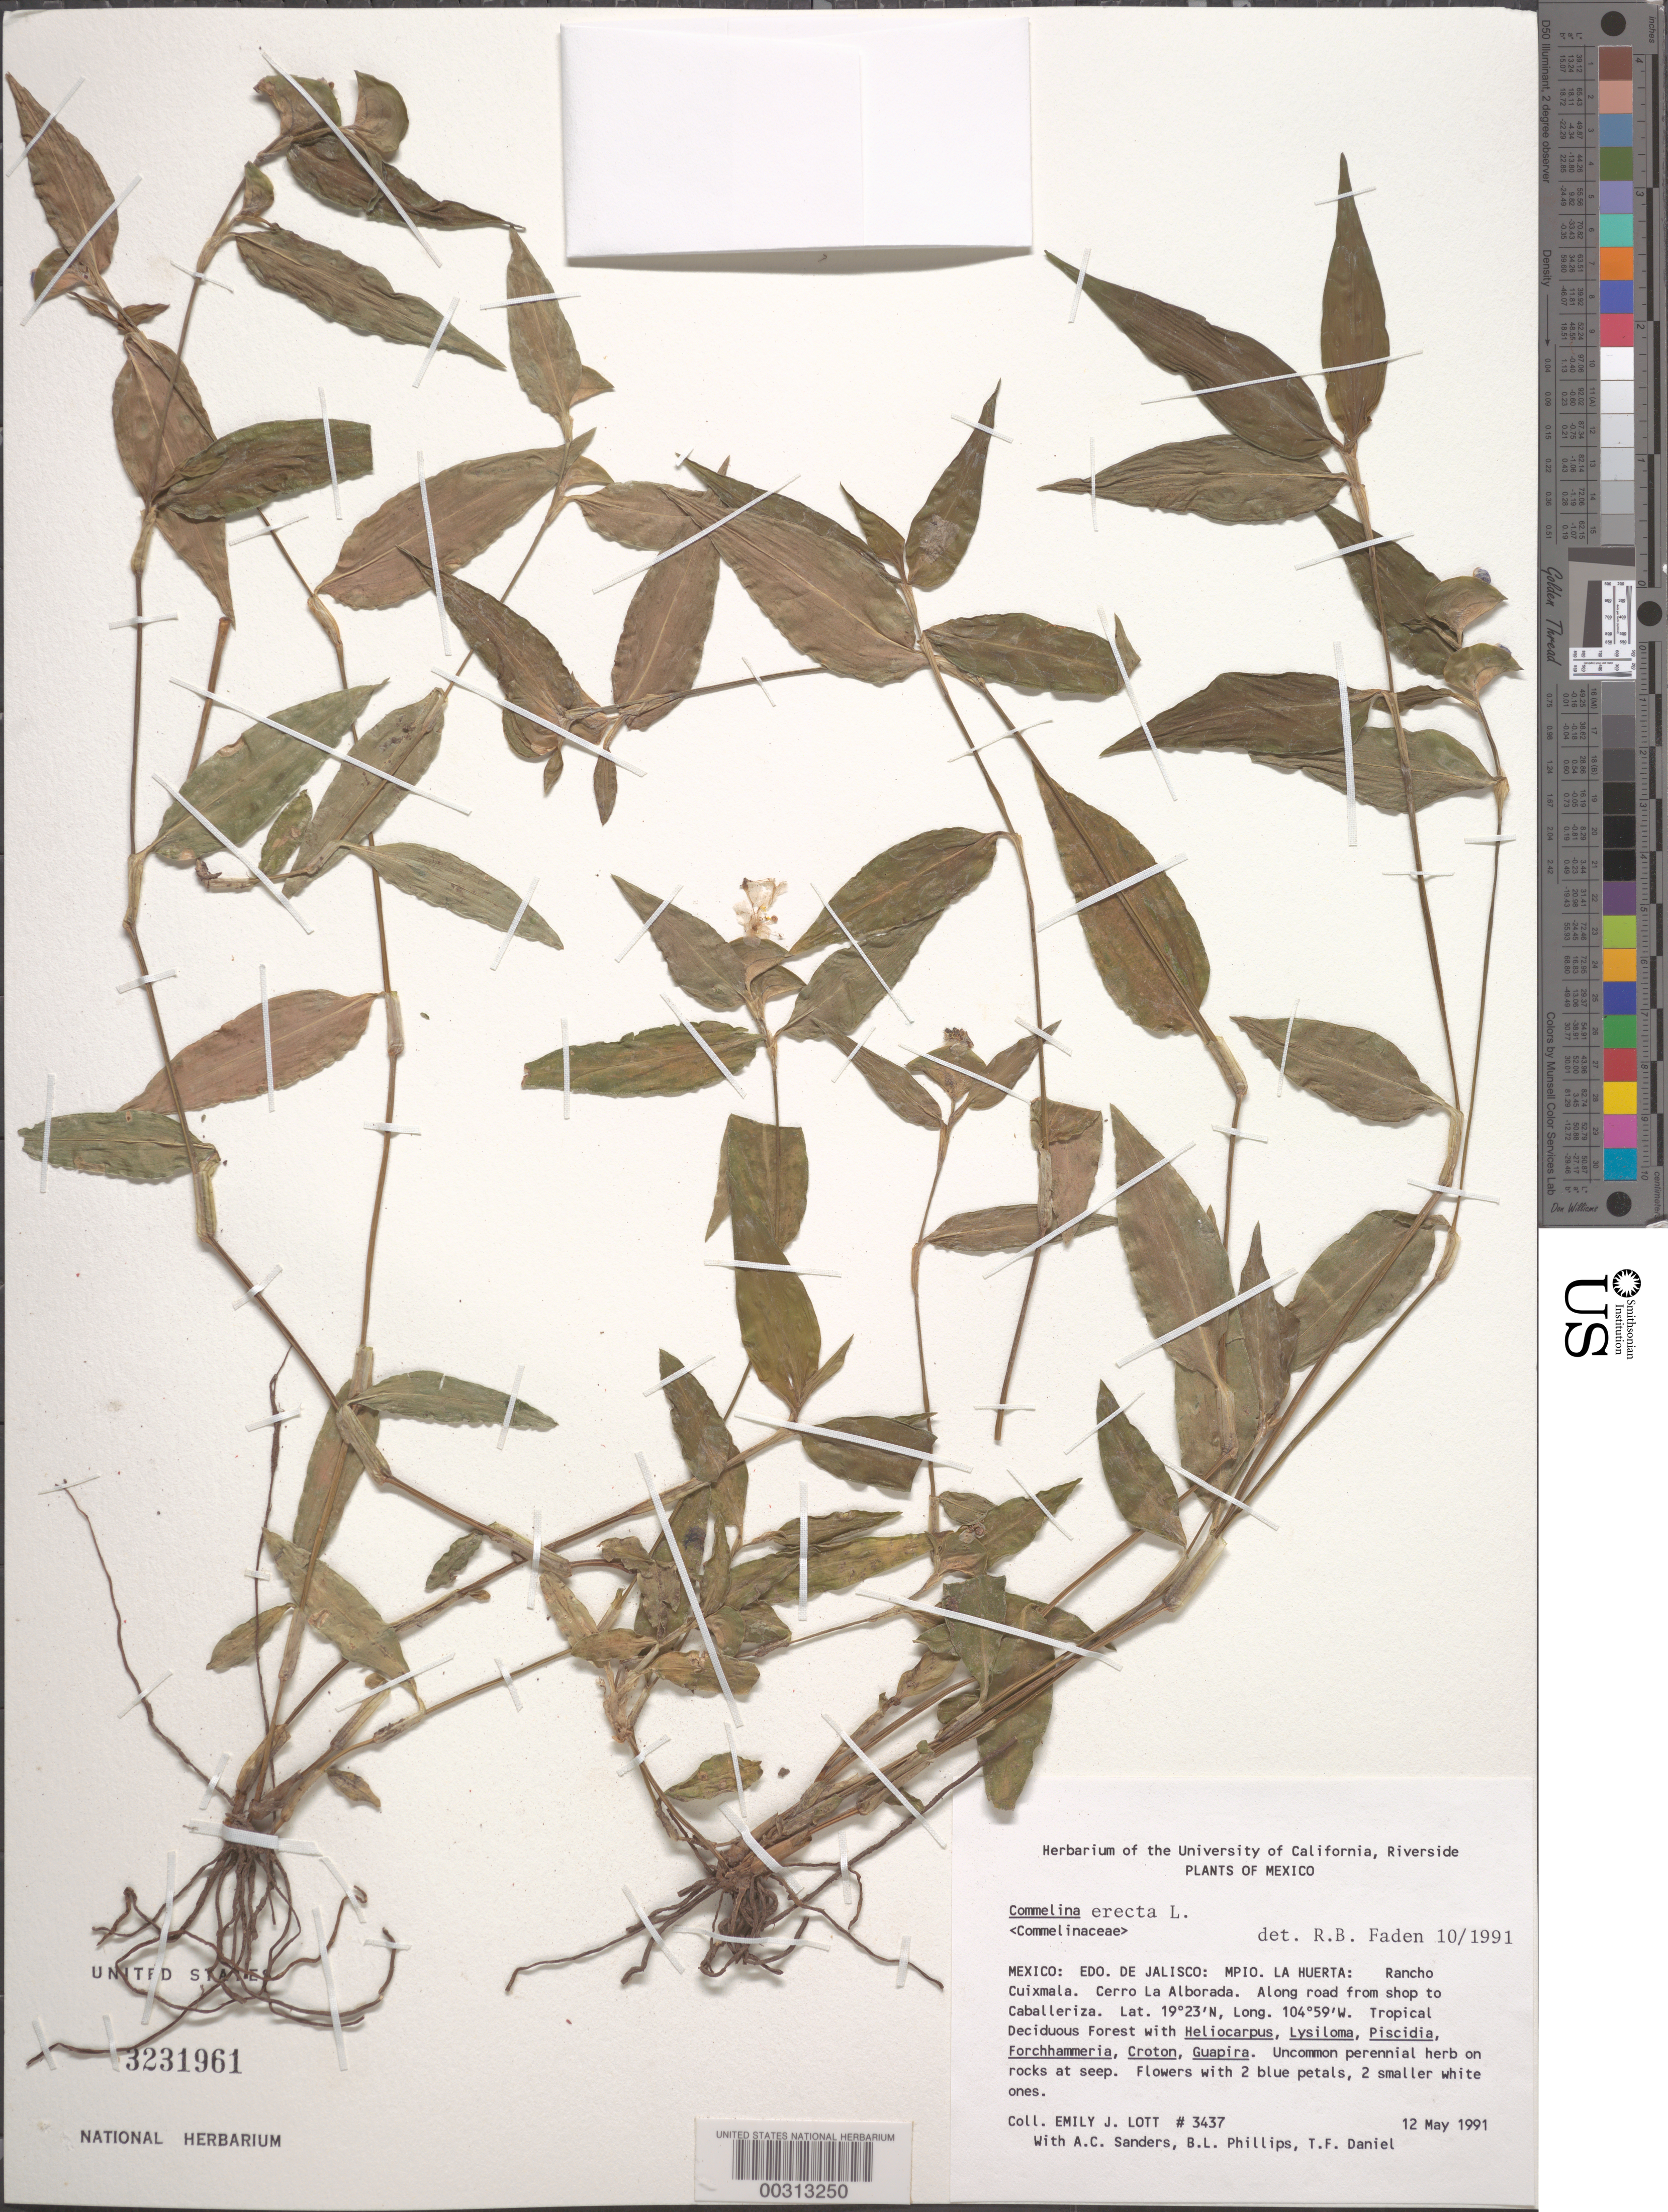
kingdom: Plantae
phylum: Tracheophyta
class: Liliopsida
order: Commelinales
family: Commelinaceae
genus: Commelina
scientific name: Commelina erecta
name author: L.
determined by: Faden, Robert B., (US), Smithsonian Institution - National Museum of Natural History (UNITED STATES)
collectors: E. Lott, A. Sanders, B. L. Phillips & T. F. Daniel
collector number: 3437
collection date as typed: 12 May 1991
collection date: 1991-05-12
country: Mexico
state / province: Jalisco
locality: La Huerta, Rancho Cuixmala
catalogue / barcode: US 3231961